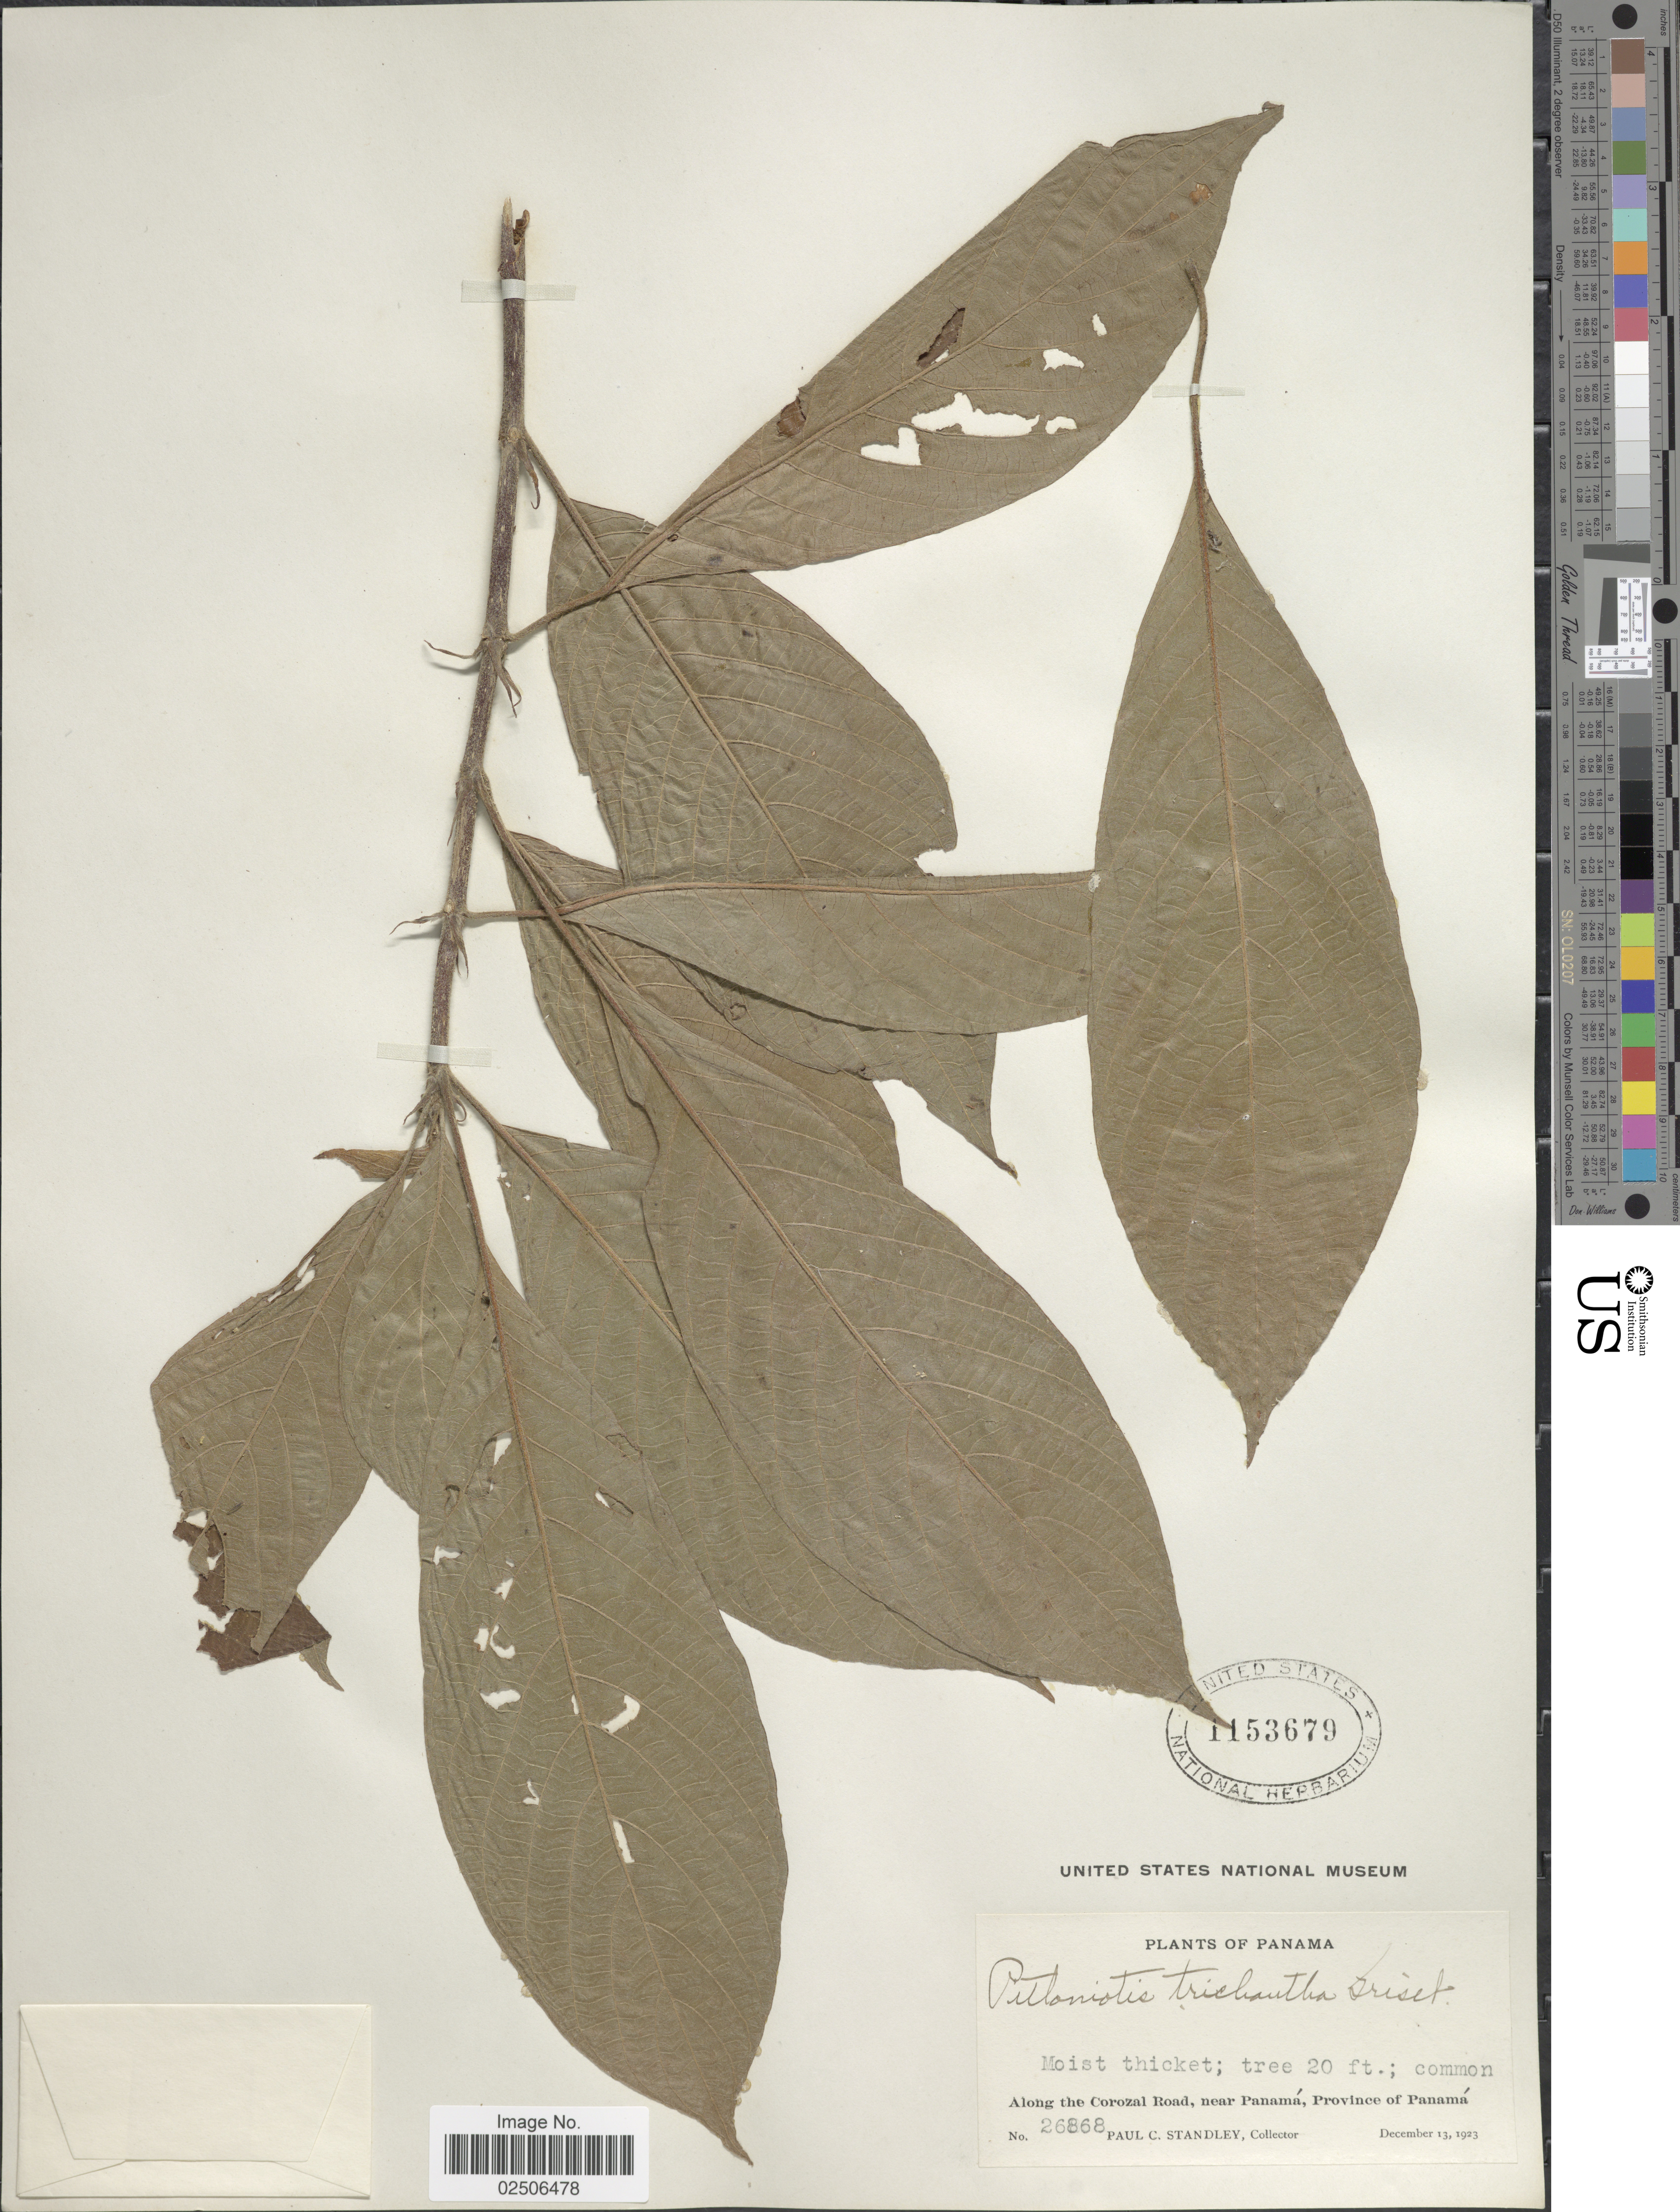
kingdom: Plantae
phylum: Tracheophyta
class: Magnoliopsida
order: Gentianales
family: Rubiaceae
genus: Pittoniotis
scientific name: Pittoniotis trichantha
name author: Griseb.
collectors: P. C. Standley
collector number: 26868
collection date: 1923-12-13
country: Panama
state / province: Panamá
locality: Along the Corozal Road, near Panama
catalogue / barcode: US 1153679